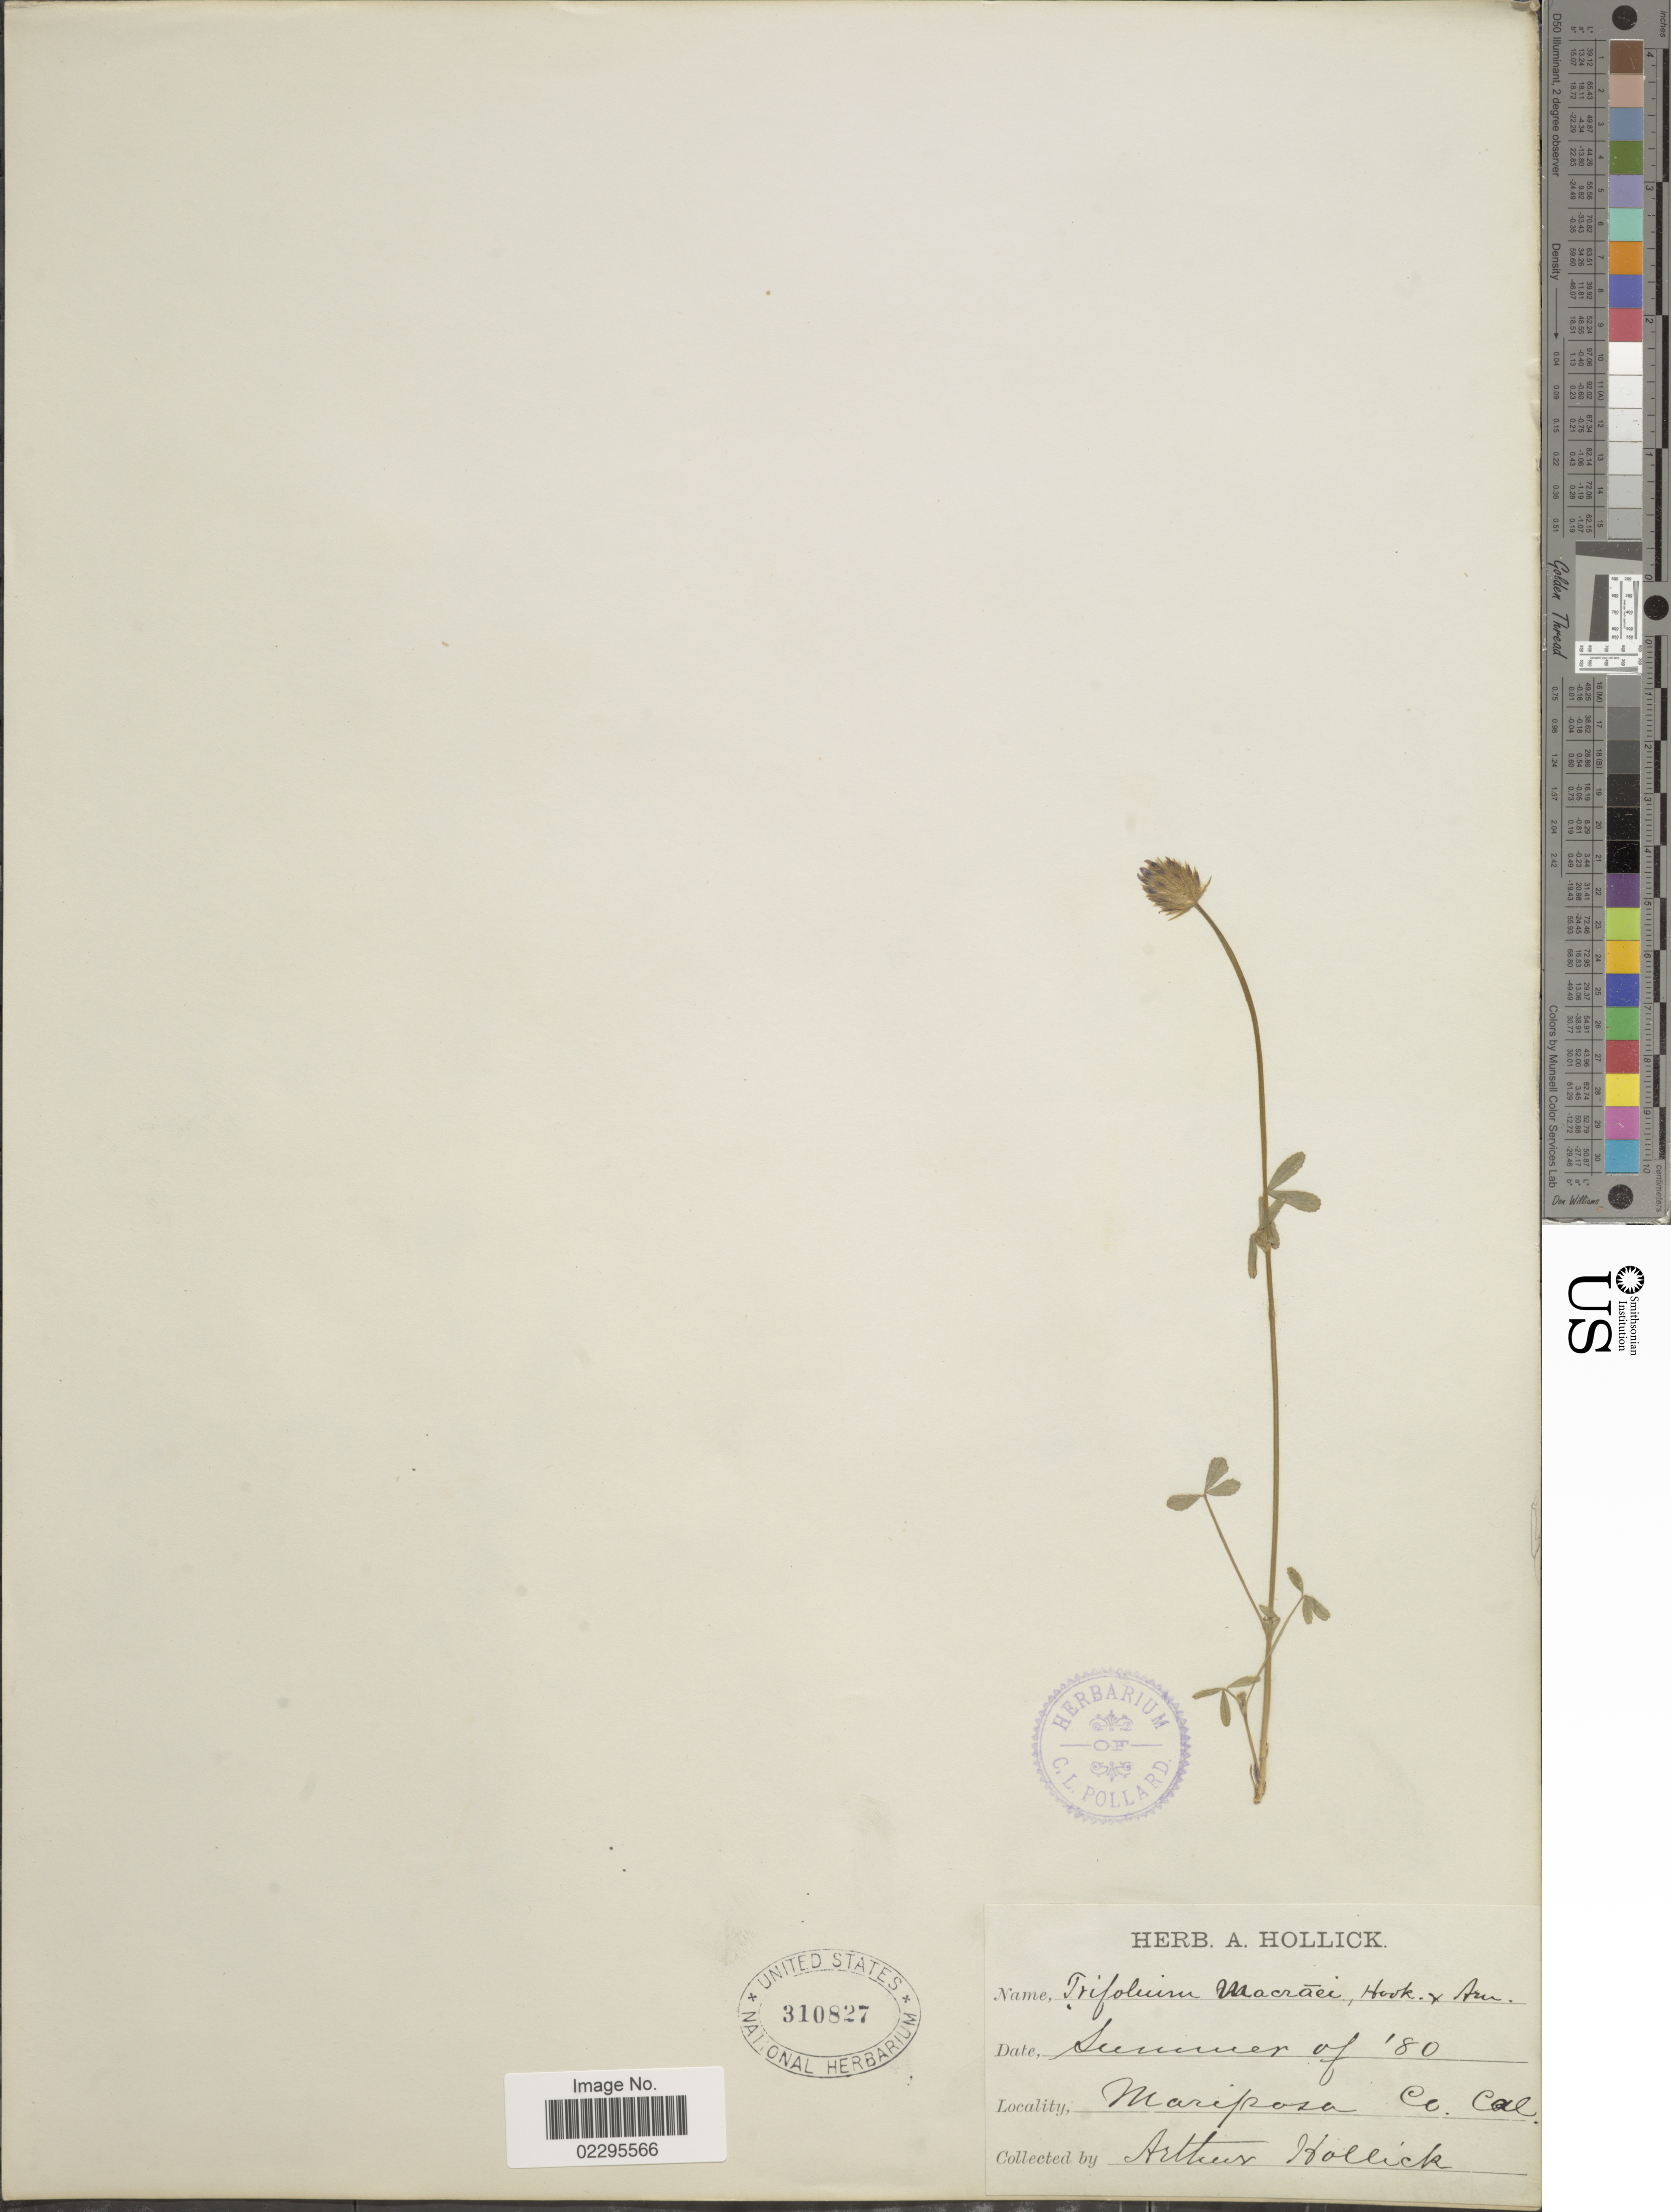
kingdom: Plantae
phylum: Tracheophyta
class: Magnoliopsida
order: Fabales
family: Fabaceae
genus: Trifolium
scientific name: Trifolium albopurpureum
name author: Torr. & A. Gray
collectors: A. Hollick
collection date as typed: summer of '80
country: United States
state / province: California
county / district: Mariposa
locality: Mariposa Co.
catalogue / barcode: US 310827